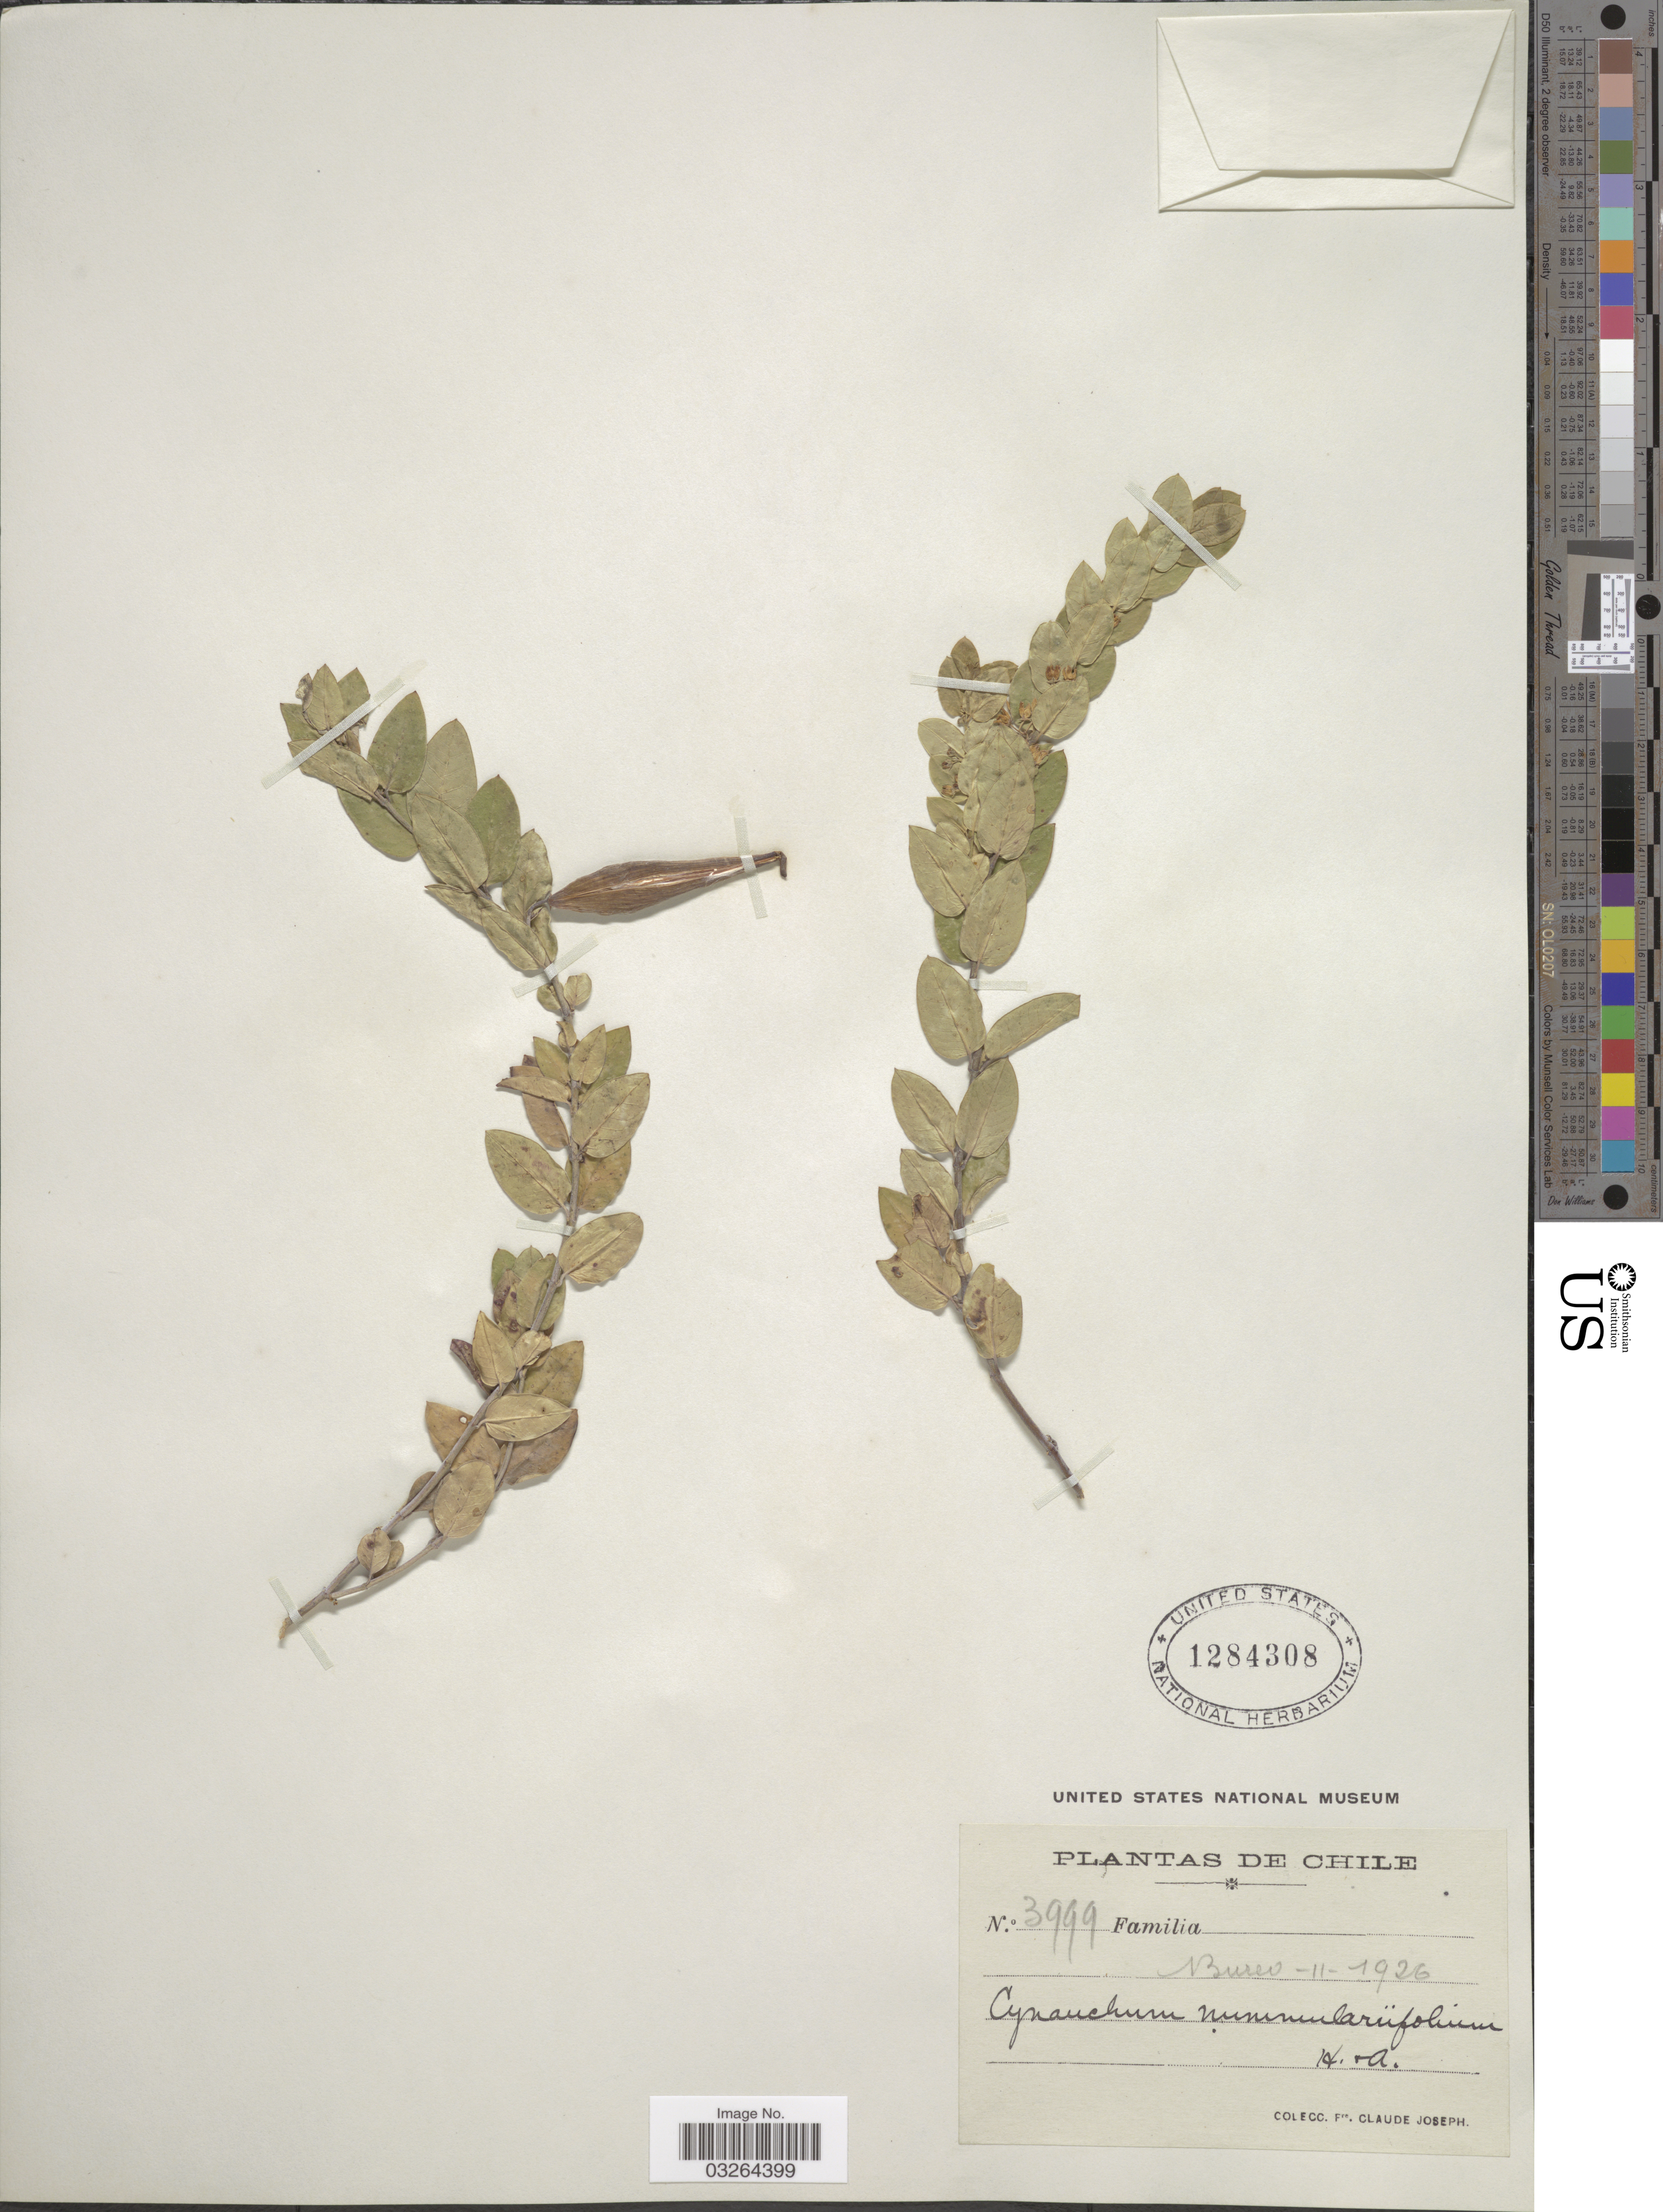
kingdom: Plantae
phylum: Tracheophyta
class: Magnoliopsida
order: Gentianales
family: Apocynaceae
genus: Cynanchum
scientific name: Cynanchum nummulariifolium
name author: Hook. & Arn.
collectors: Bro. Claude-Joseph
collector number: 3999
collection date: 1926-02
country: Chile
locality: Bureo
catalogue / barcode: US 1284308